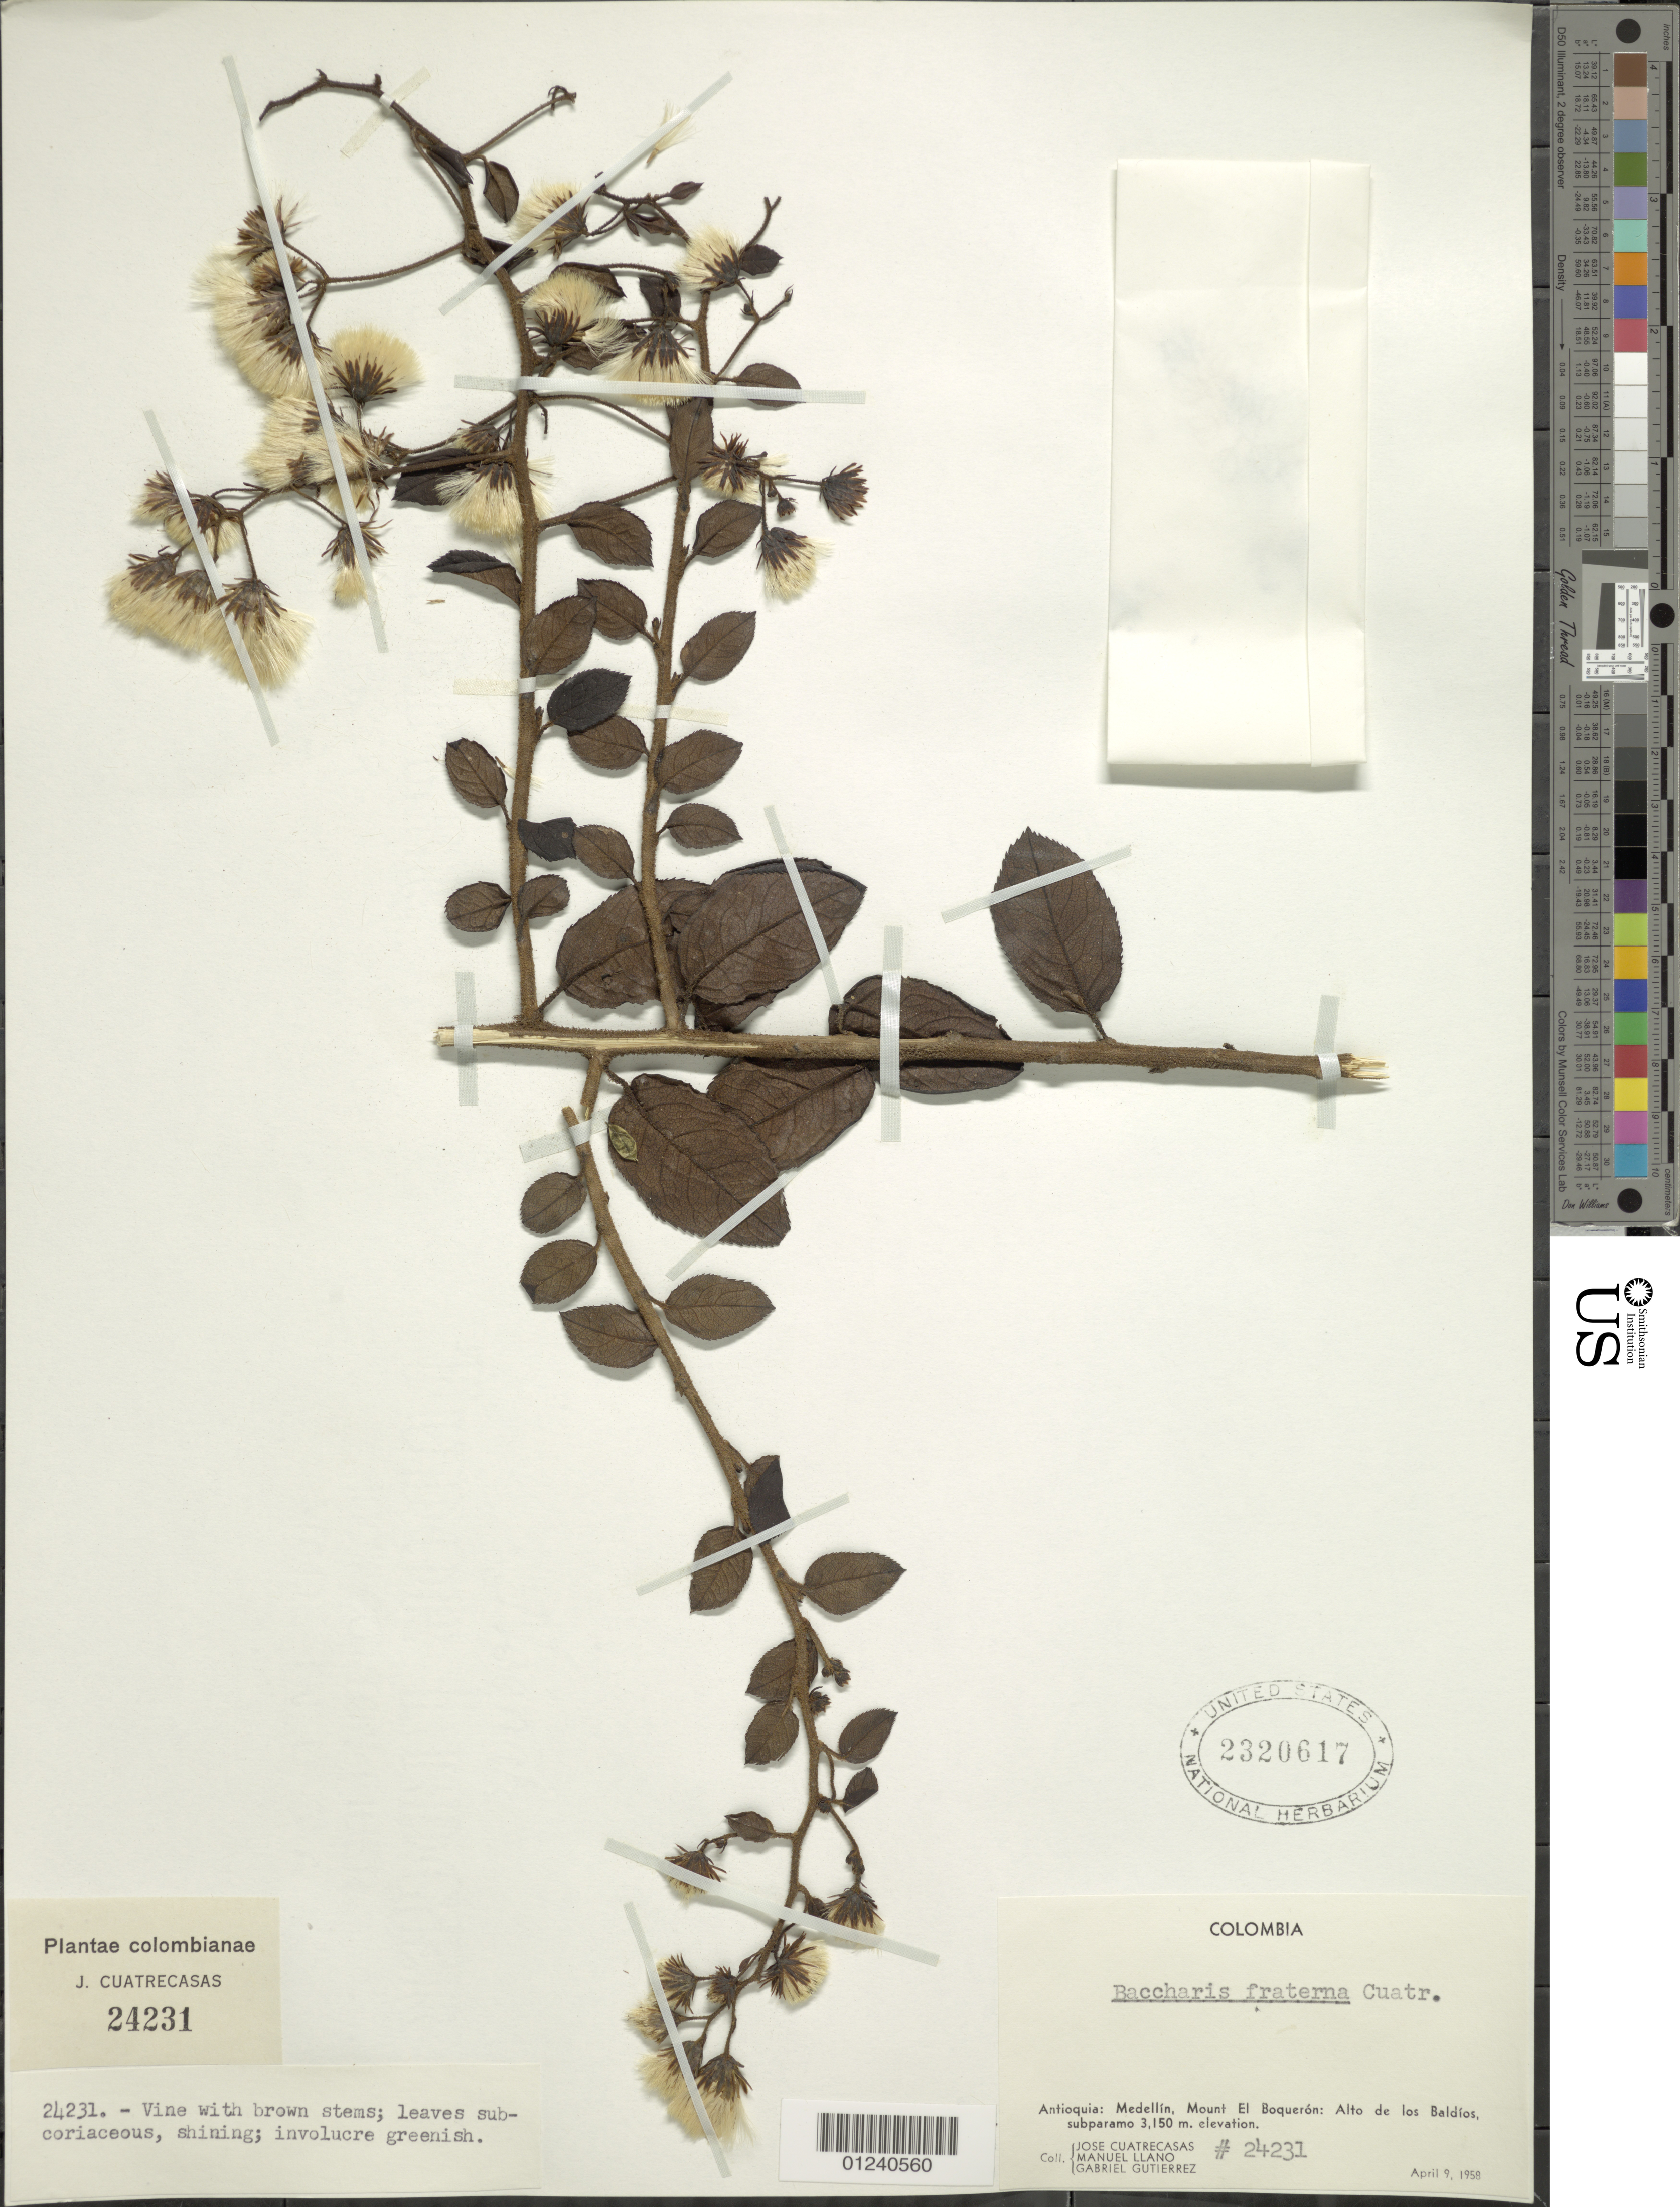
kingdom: Plantae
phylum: Tracheophyta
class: Magnoliopsida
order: Asterales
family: Asteraceae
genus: Baccharis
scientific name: Baccharis fraterna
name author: Cuatrec.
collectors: J. Cuatrecasas, M. Llano & G. Gutierrez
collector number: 24231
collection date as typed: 9 Apr 1958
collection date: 1958-04-09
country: Colombia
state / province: Antioquiá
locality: Medellín, Mount El Boquerón, Alto de los Baldíos, subparamo.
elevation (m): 3150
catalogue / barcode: US 2320617